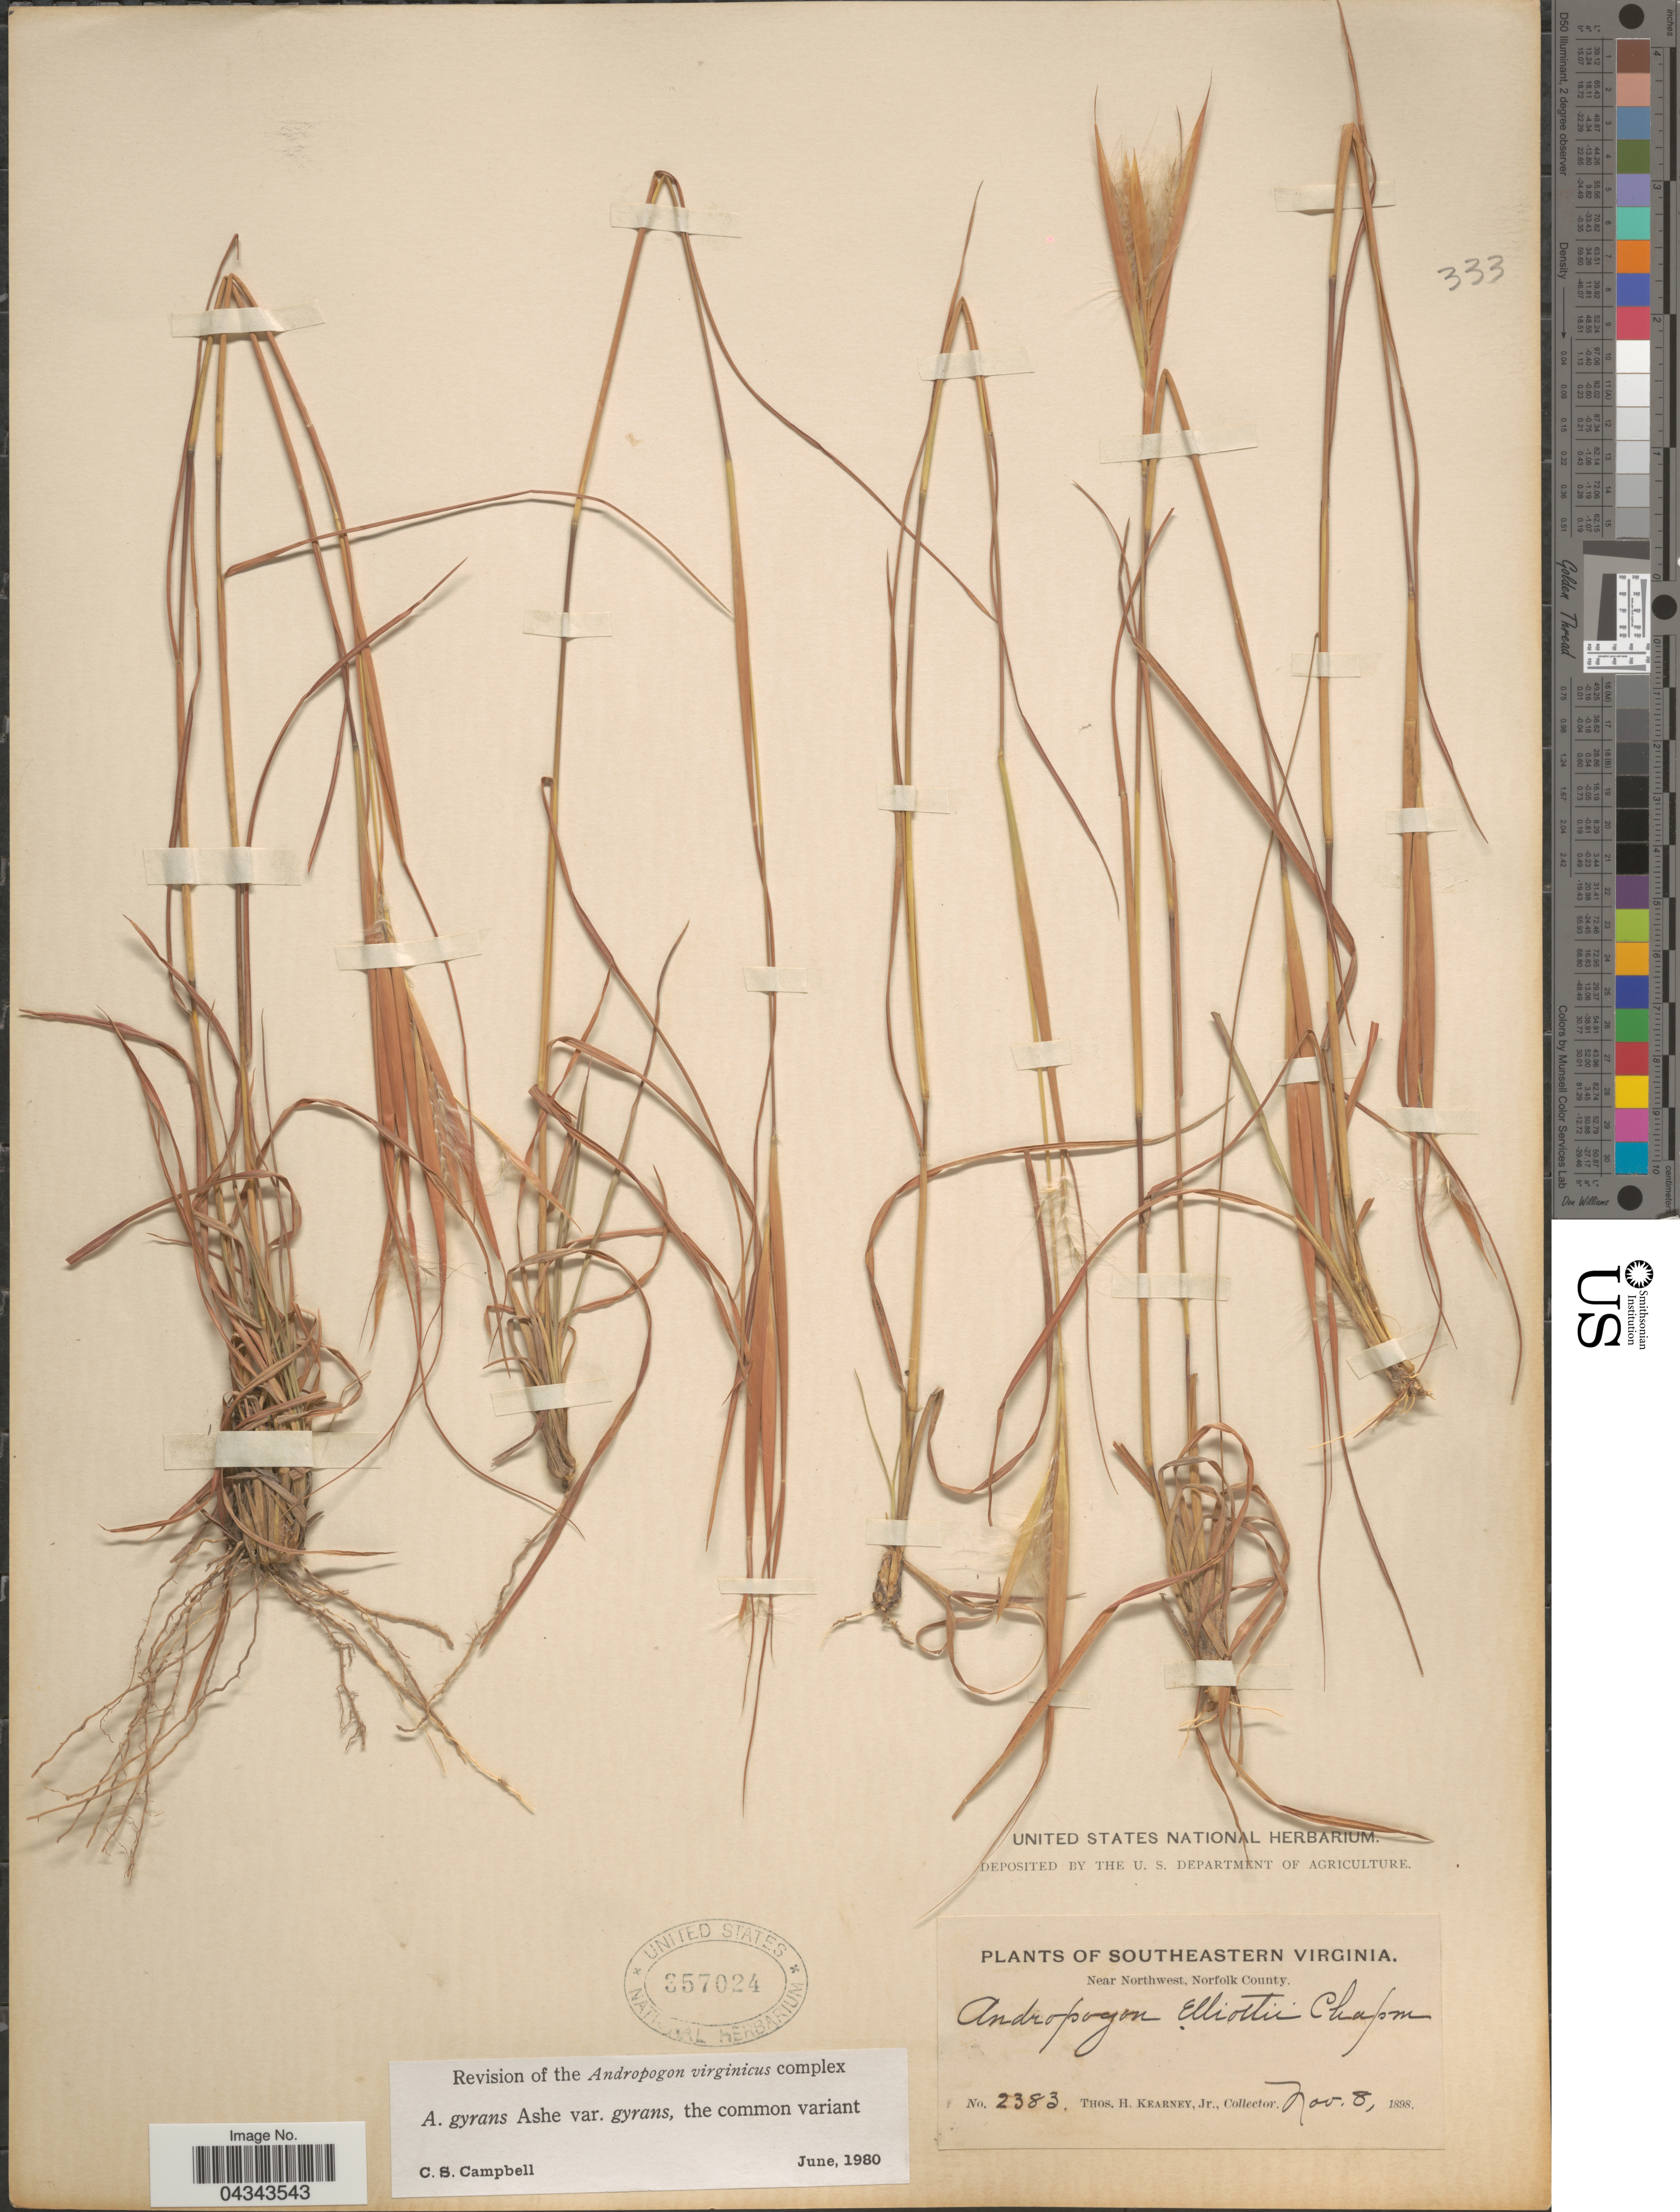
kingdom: Plantae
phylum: Tracheophyta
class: Liliopsida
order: Poales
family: Poaceae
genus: Andropogon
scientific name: Andropogon gyrans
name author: Ashe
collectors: T. H. Kearney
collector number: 2383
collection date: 1898-11-08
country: United States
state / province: Virginia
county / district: City of Chesapeake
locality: Southeastern Virginia. Near Northwest, Norfolk County.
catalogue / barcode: US 357024